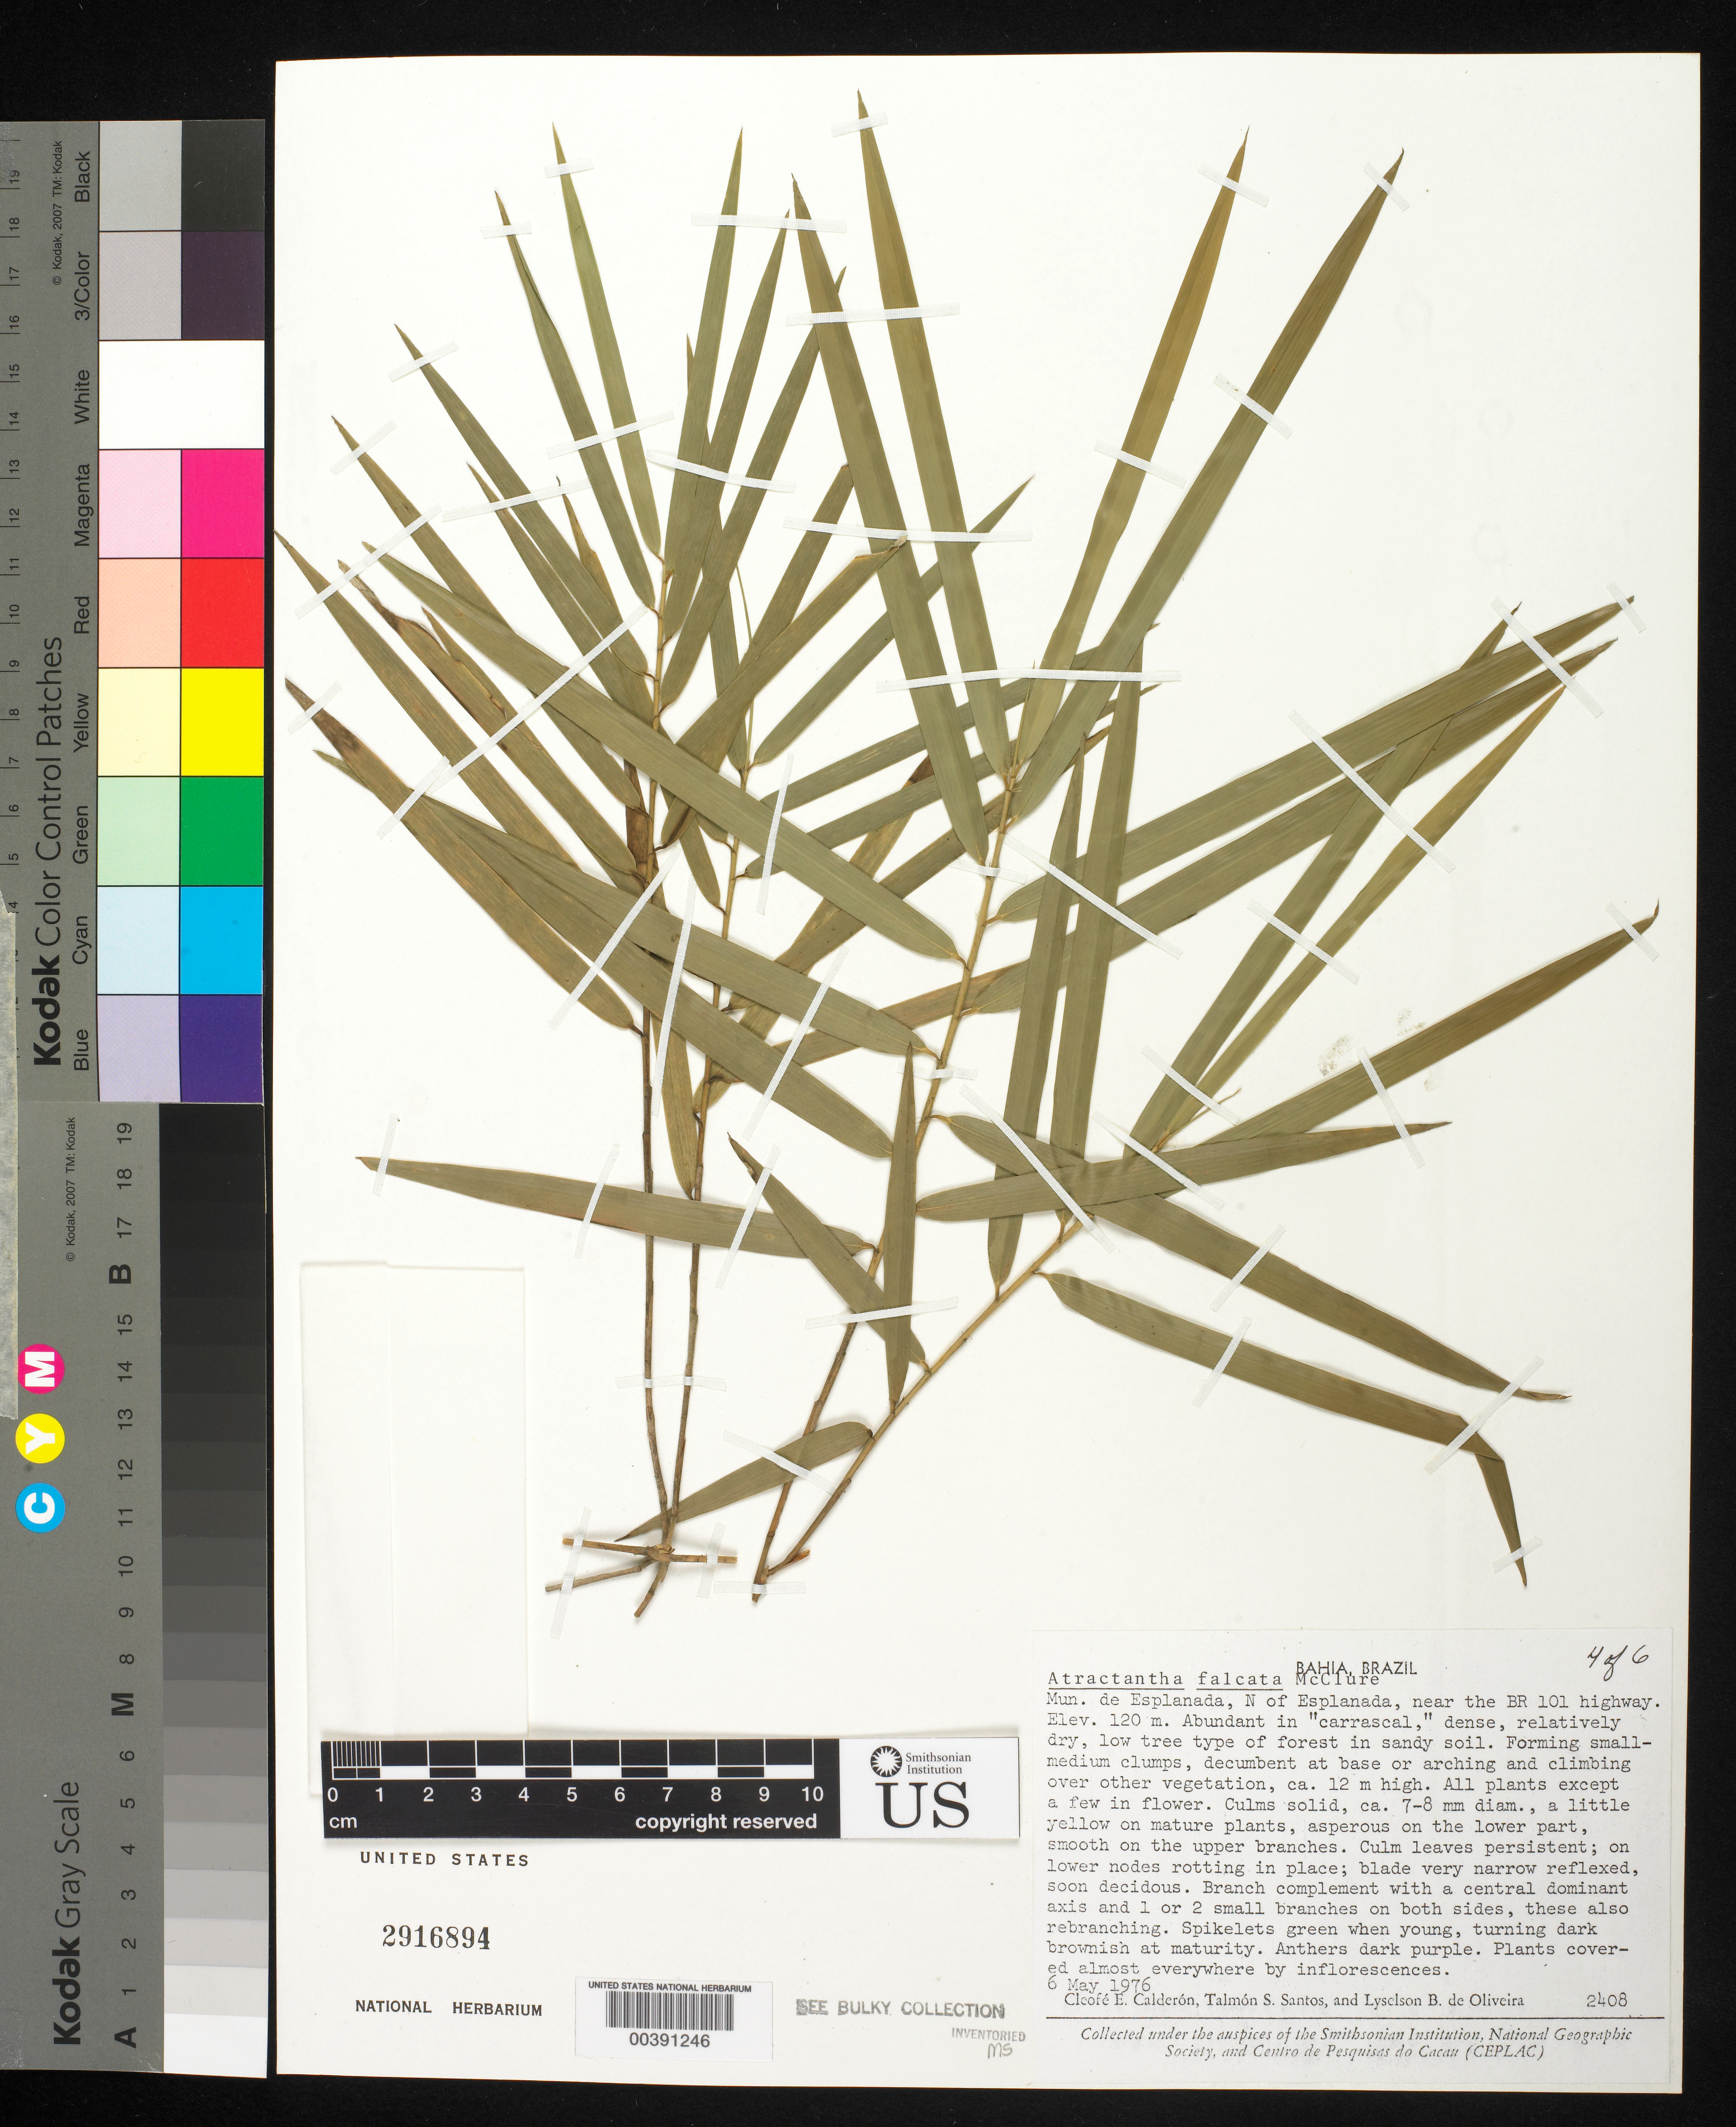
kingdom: Plantae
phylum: Tracheophyta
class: Liliopsida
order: Poales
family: Poaceae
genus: Atractantha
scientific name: Atractantha falcata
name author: McClure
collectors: C. E. Calderón, T. S. Santos & L. de Oliveira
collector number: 2408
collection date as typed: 06 May 1976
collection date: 1976-05-06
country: Brazil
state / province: Bahia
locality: Esplanda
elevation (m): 120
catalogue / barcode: US 2916894